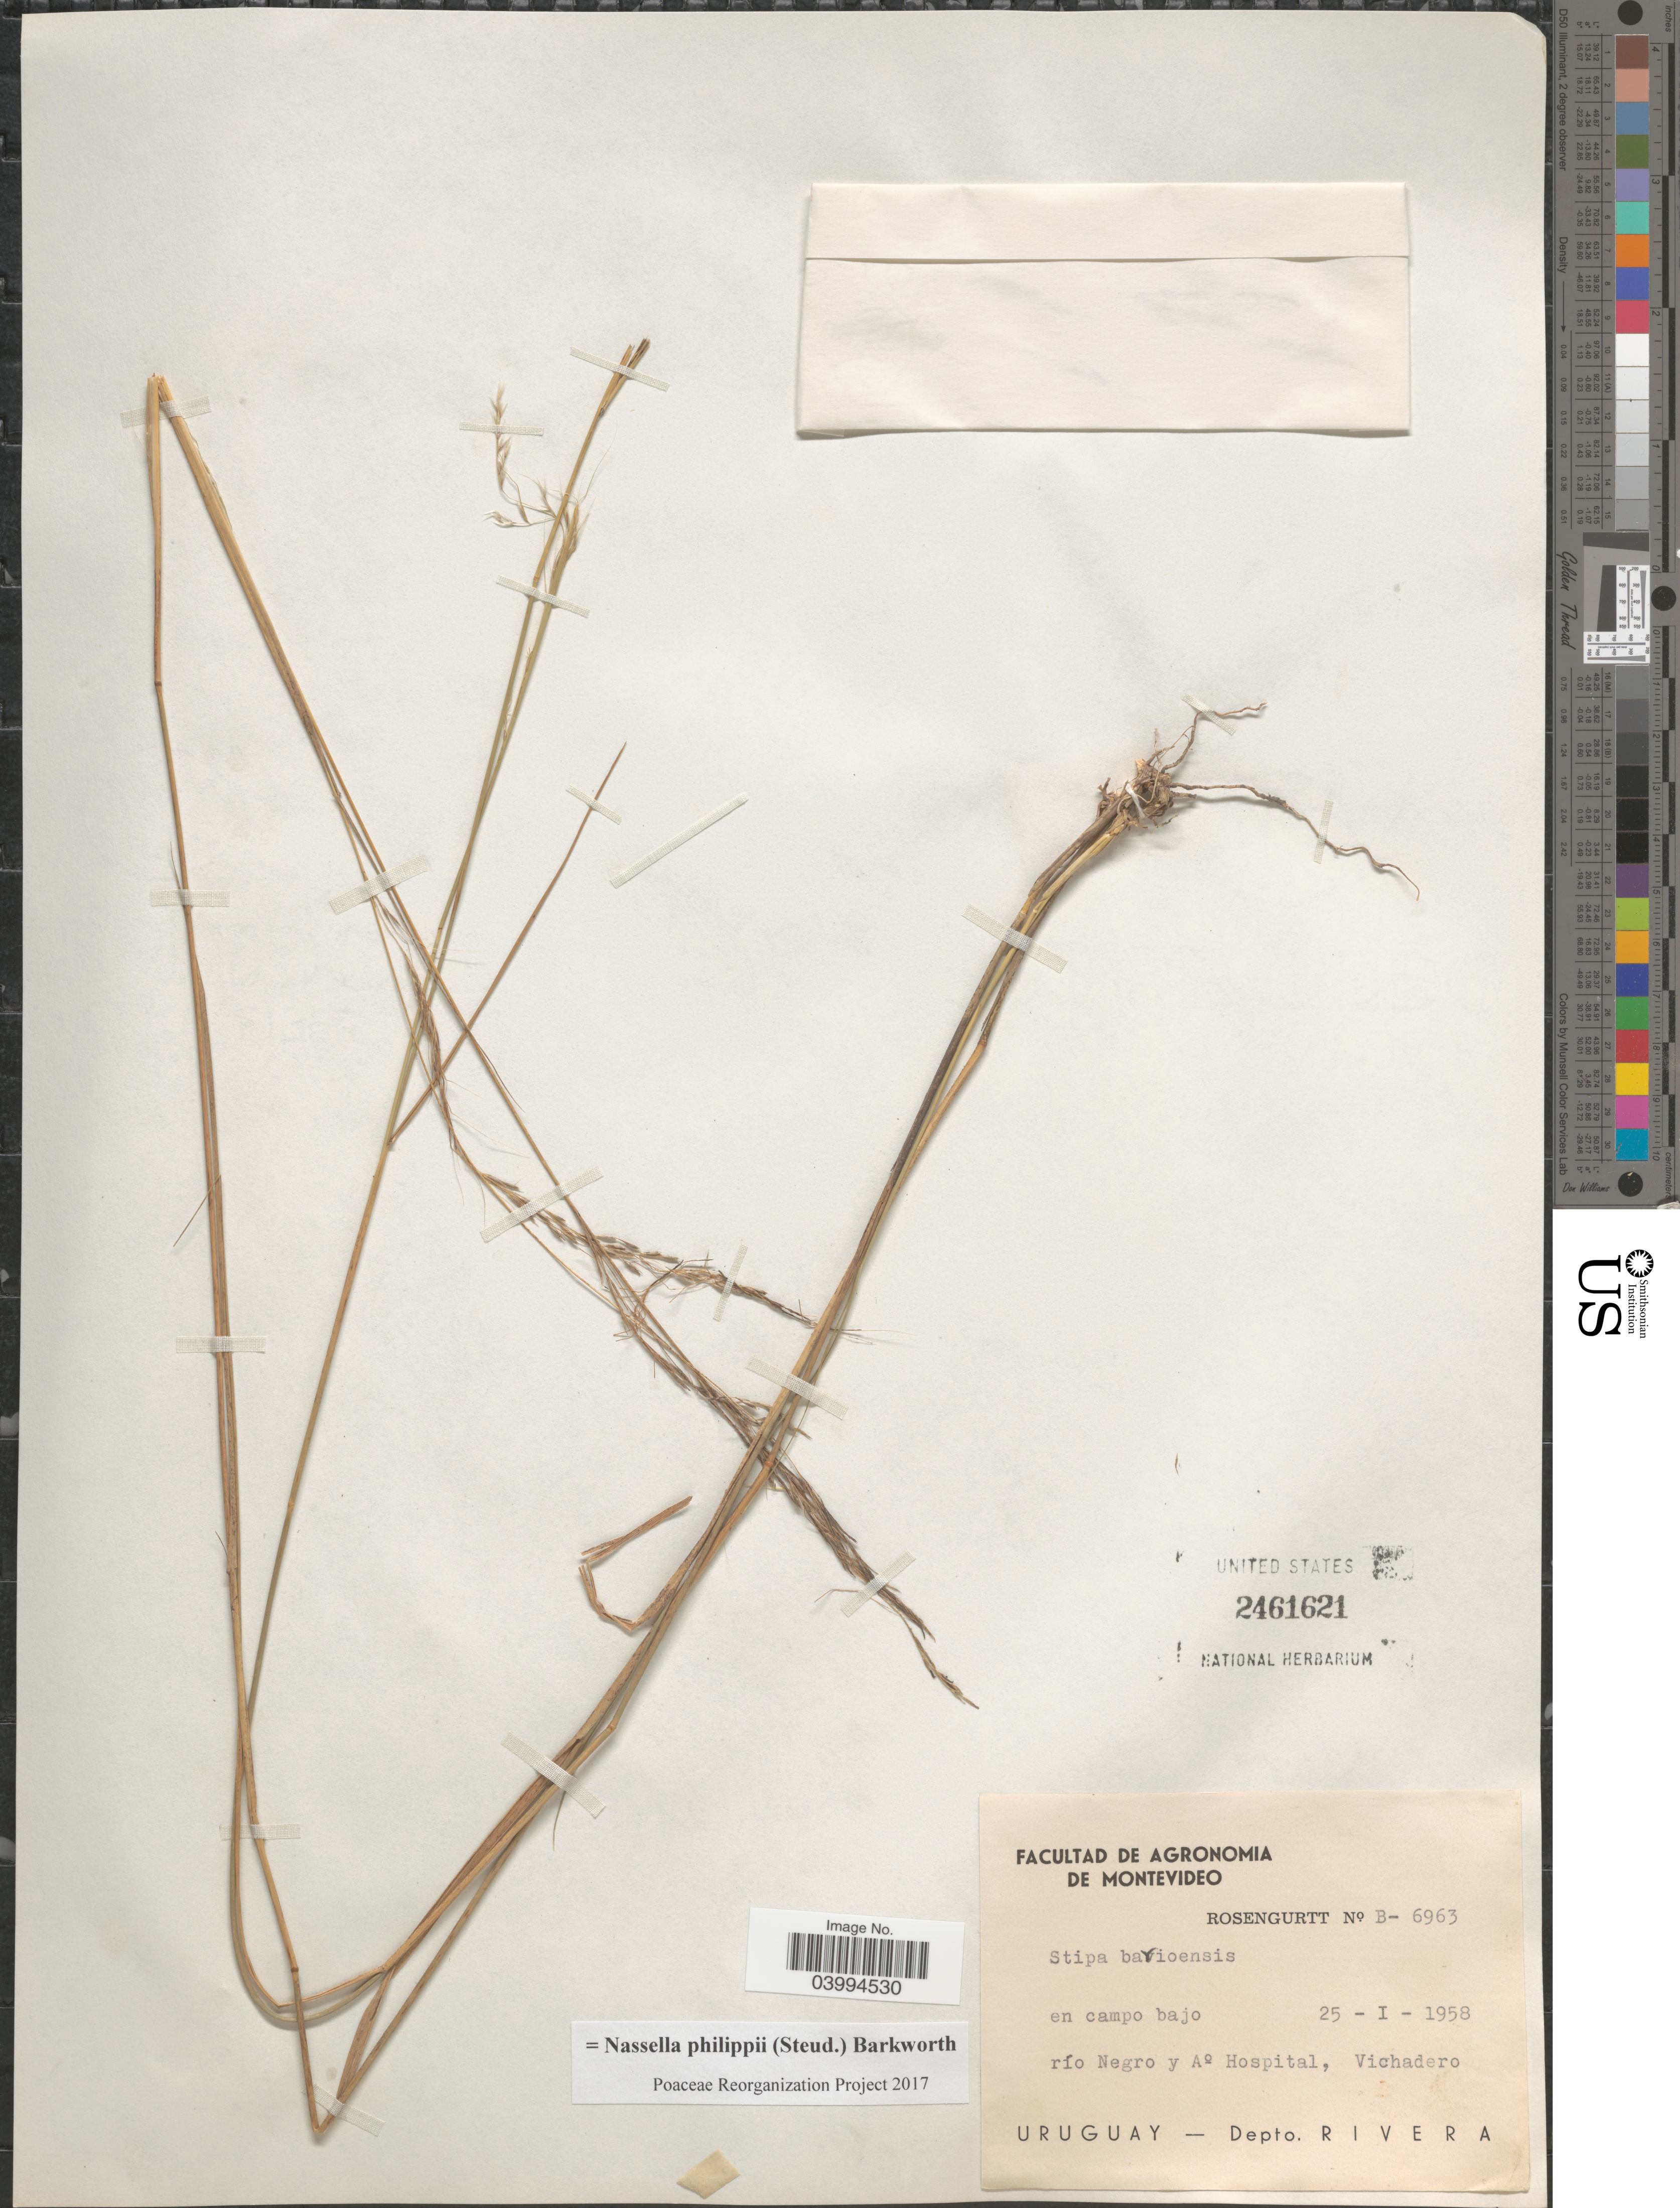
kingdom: Plantae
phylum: Tracheophyta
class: Liliopsida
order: Poales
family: Poaceae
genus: Nassella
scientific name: Nassella philippii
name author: (Steud.) Barkworth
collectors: Rosengurtt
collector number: B-6963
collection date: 1958-01-25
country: Uruguay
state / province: Rivera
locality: En campo bajo. Río Negro y A° Hospital, Vichadero. Depto. Rivera.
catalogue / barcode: US 2461621